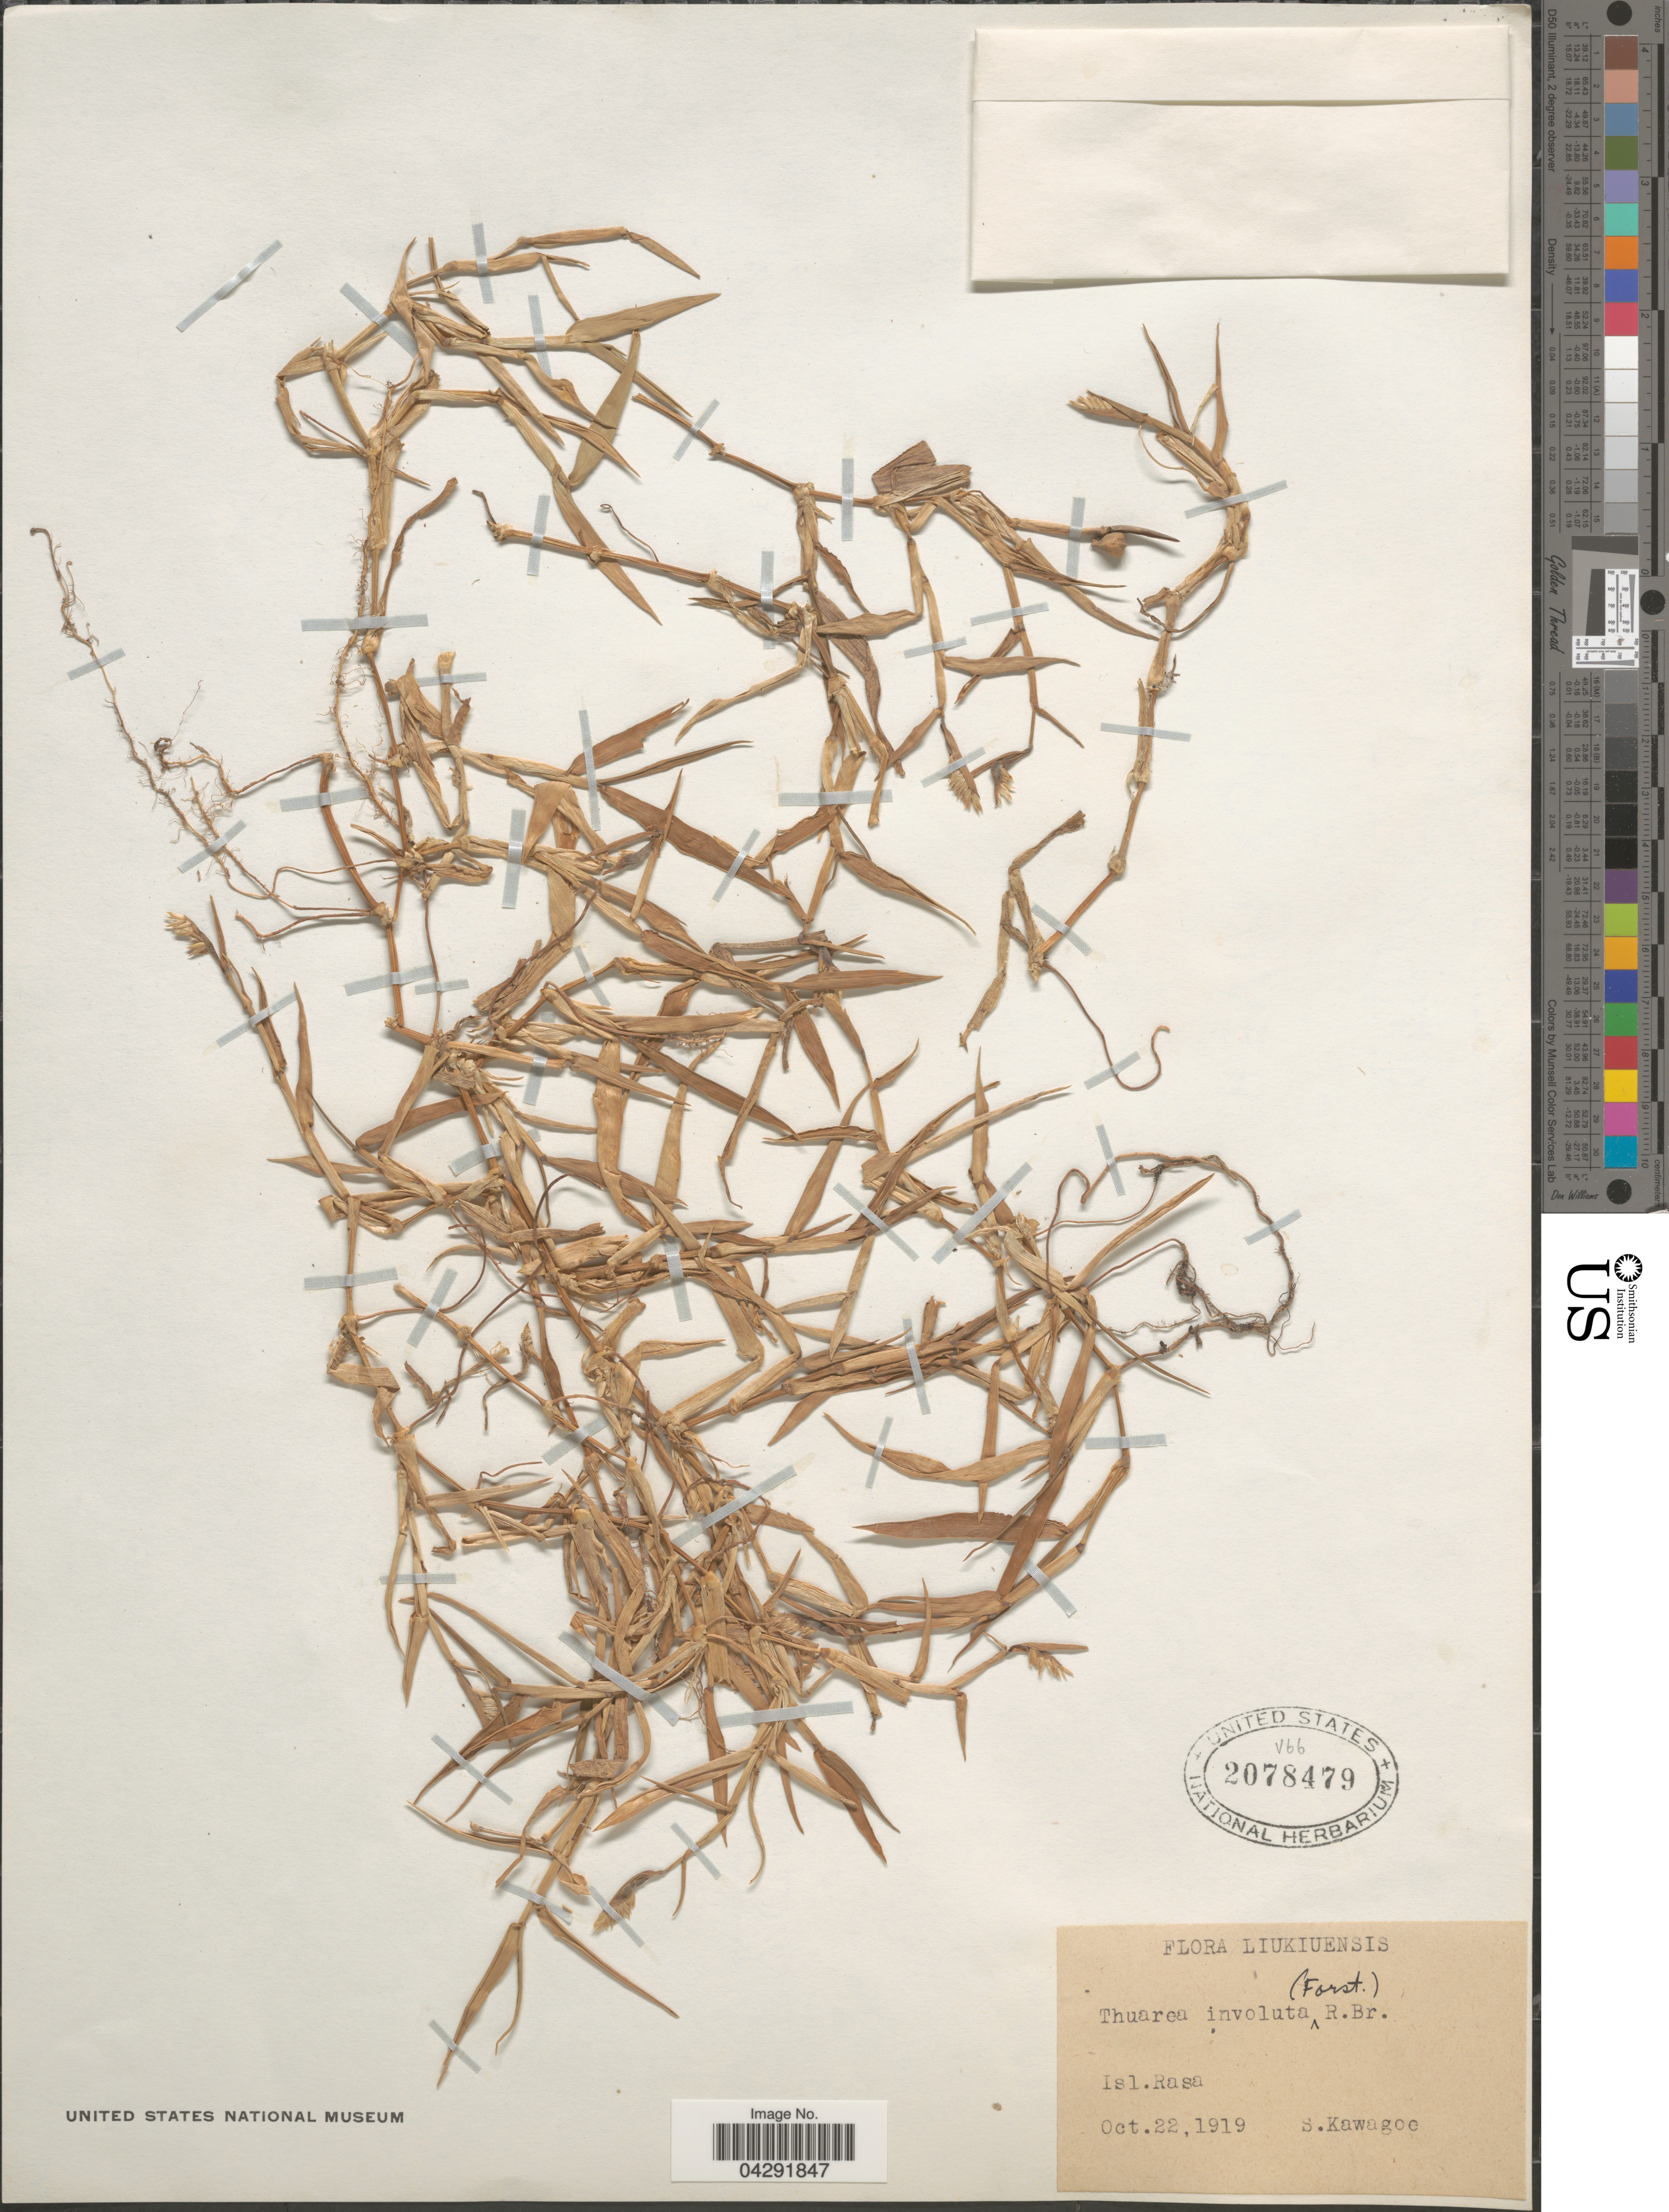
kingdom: Plantae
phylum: Tracheophyta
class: Liliopsida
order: Poales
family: Poaceae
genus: Thuarea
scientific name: Thuarea involuta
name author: (G. Forst.) R. Br. ex Sm.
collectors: S. Kawagoe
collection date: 1919-10-22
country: Japan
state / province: Okinawa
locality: Liukiuensis. Isl. Rasa.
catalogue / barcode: US 2078479